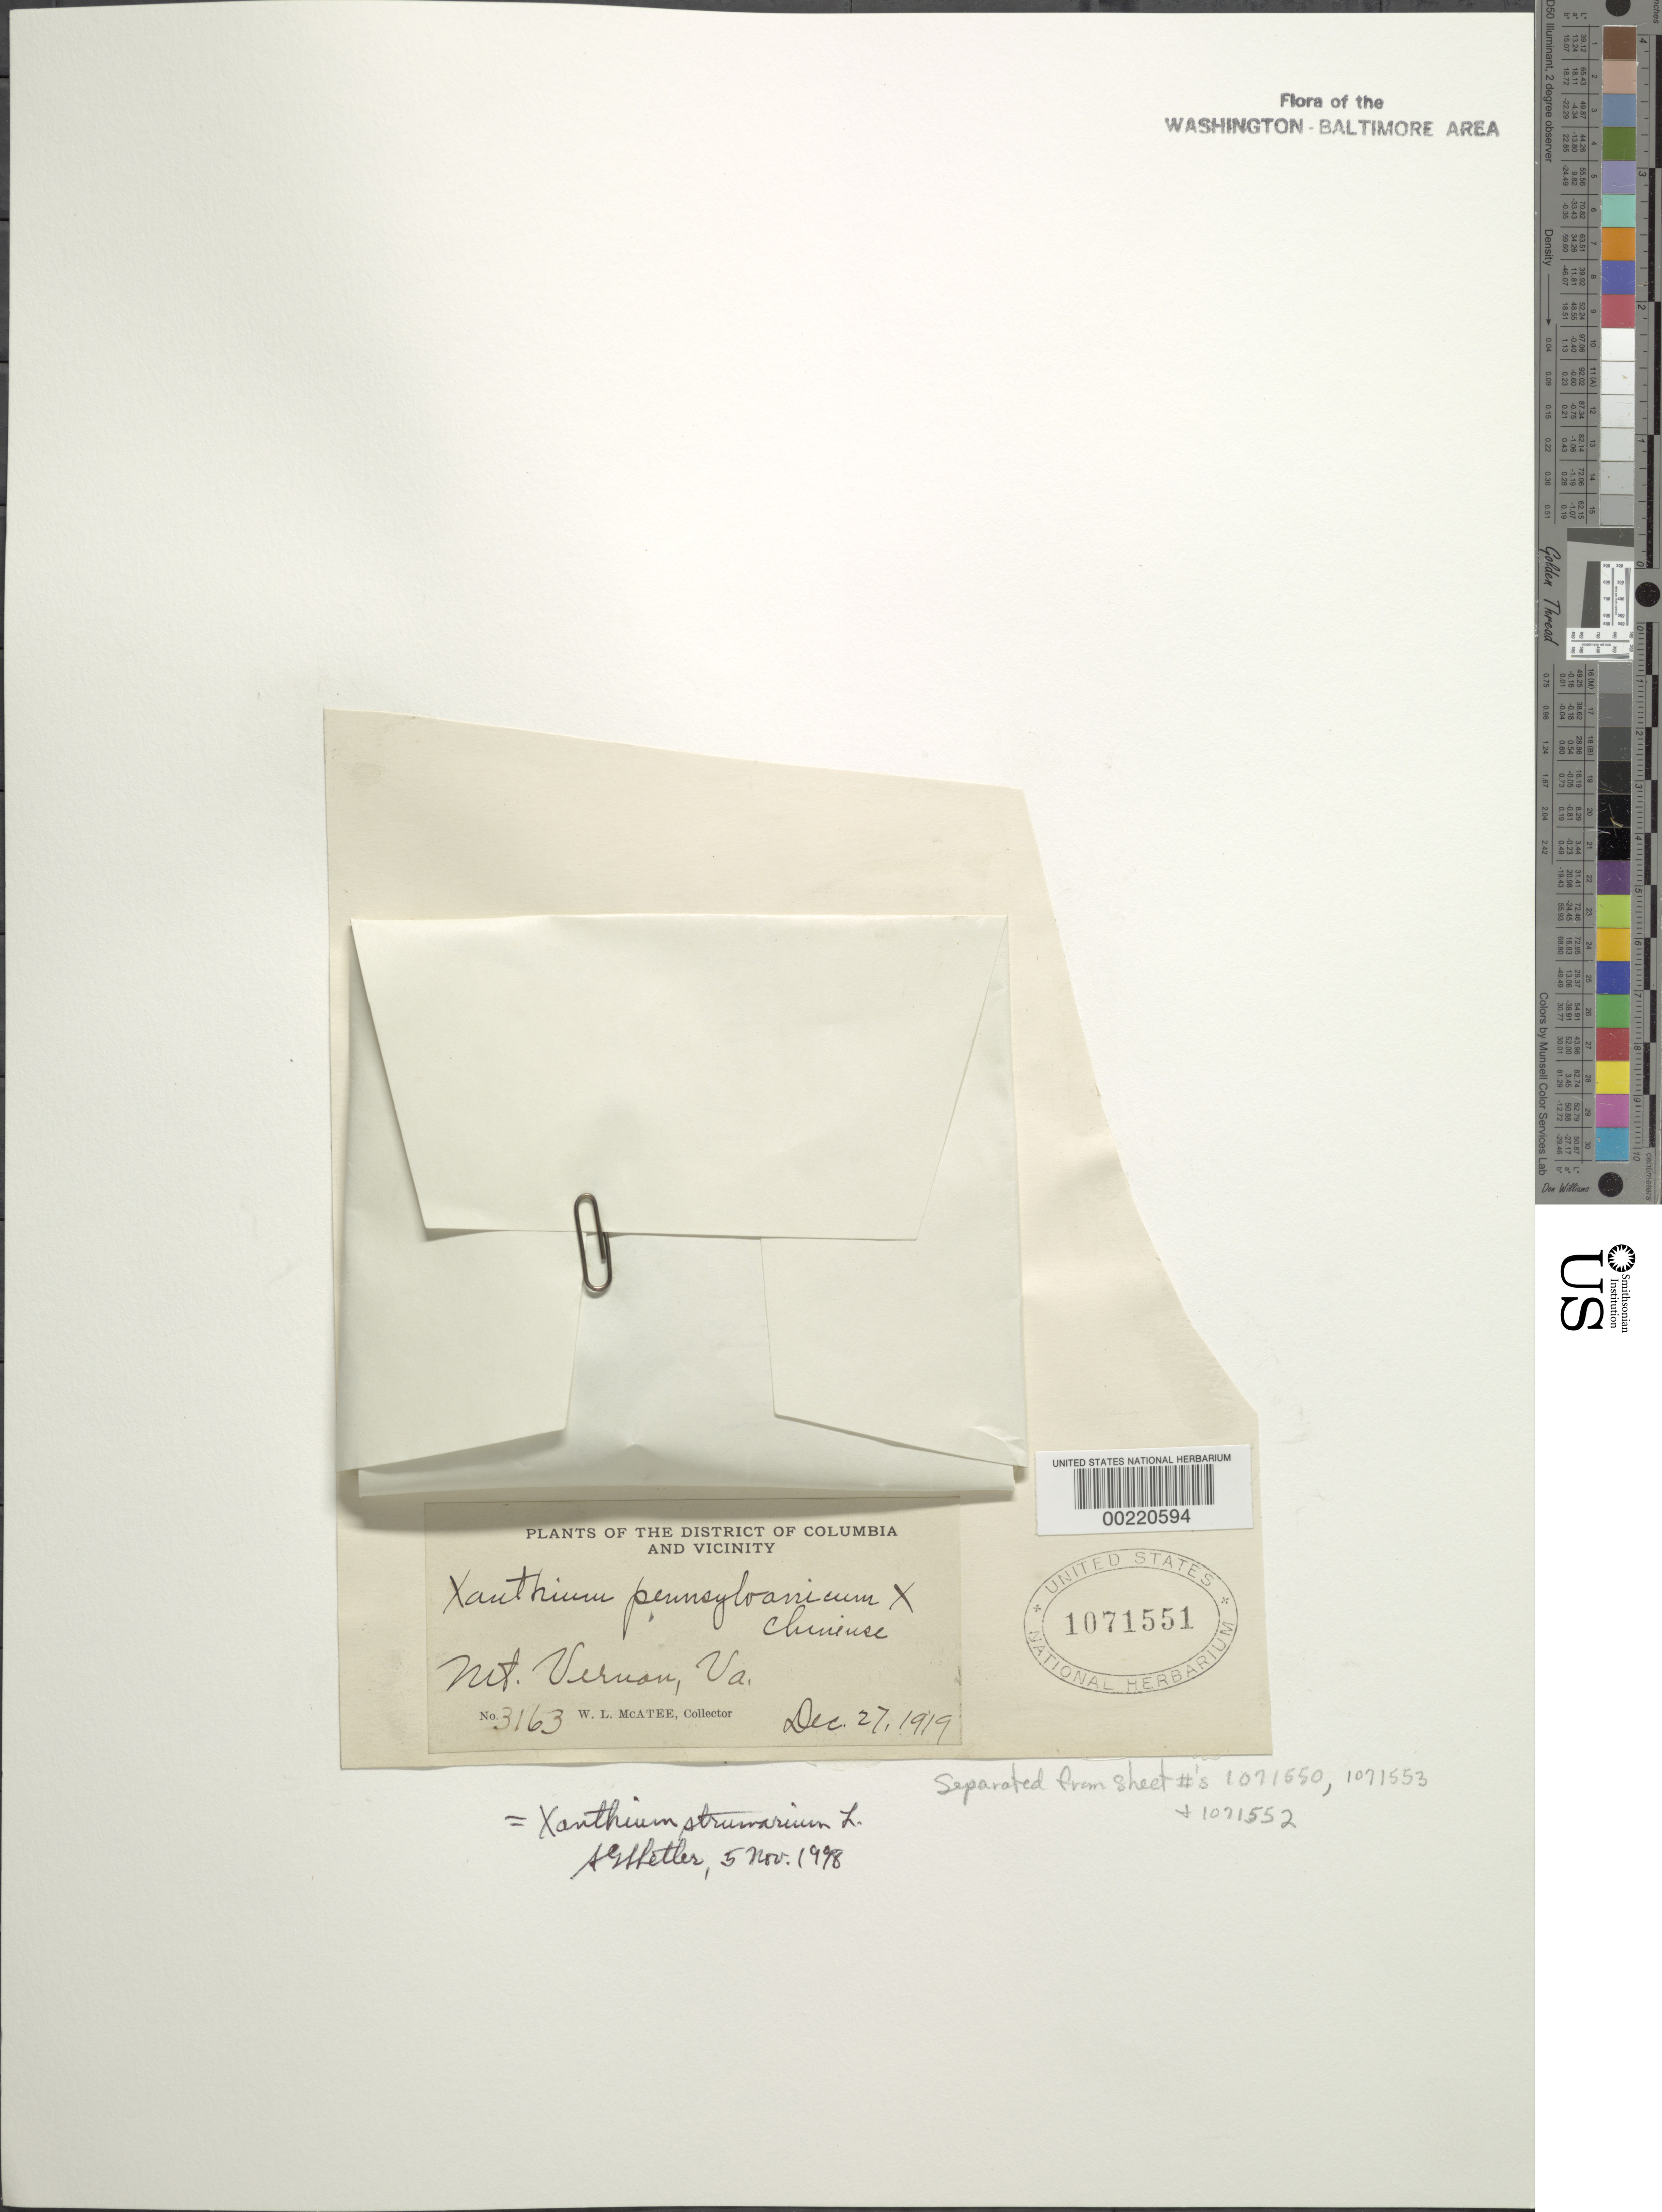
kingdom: Plantae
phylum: Tracheophyta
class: Magnoliopsida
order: Asterales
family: Asteraceae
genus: Xanthium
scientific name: Xanthium strumarium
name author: L.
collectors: W. McAtee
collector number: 3163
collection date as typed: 27 Dec 1919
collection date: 1919-12-27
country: United States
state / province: Virginia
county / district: Fairfax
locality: Mt. Vernon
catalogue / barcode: US 1071551